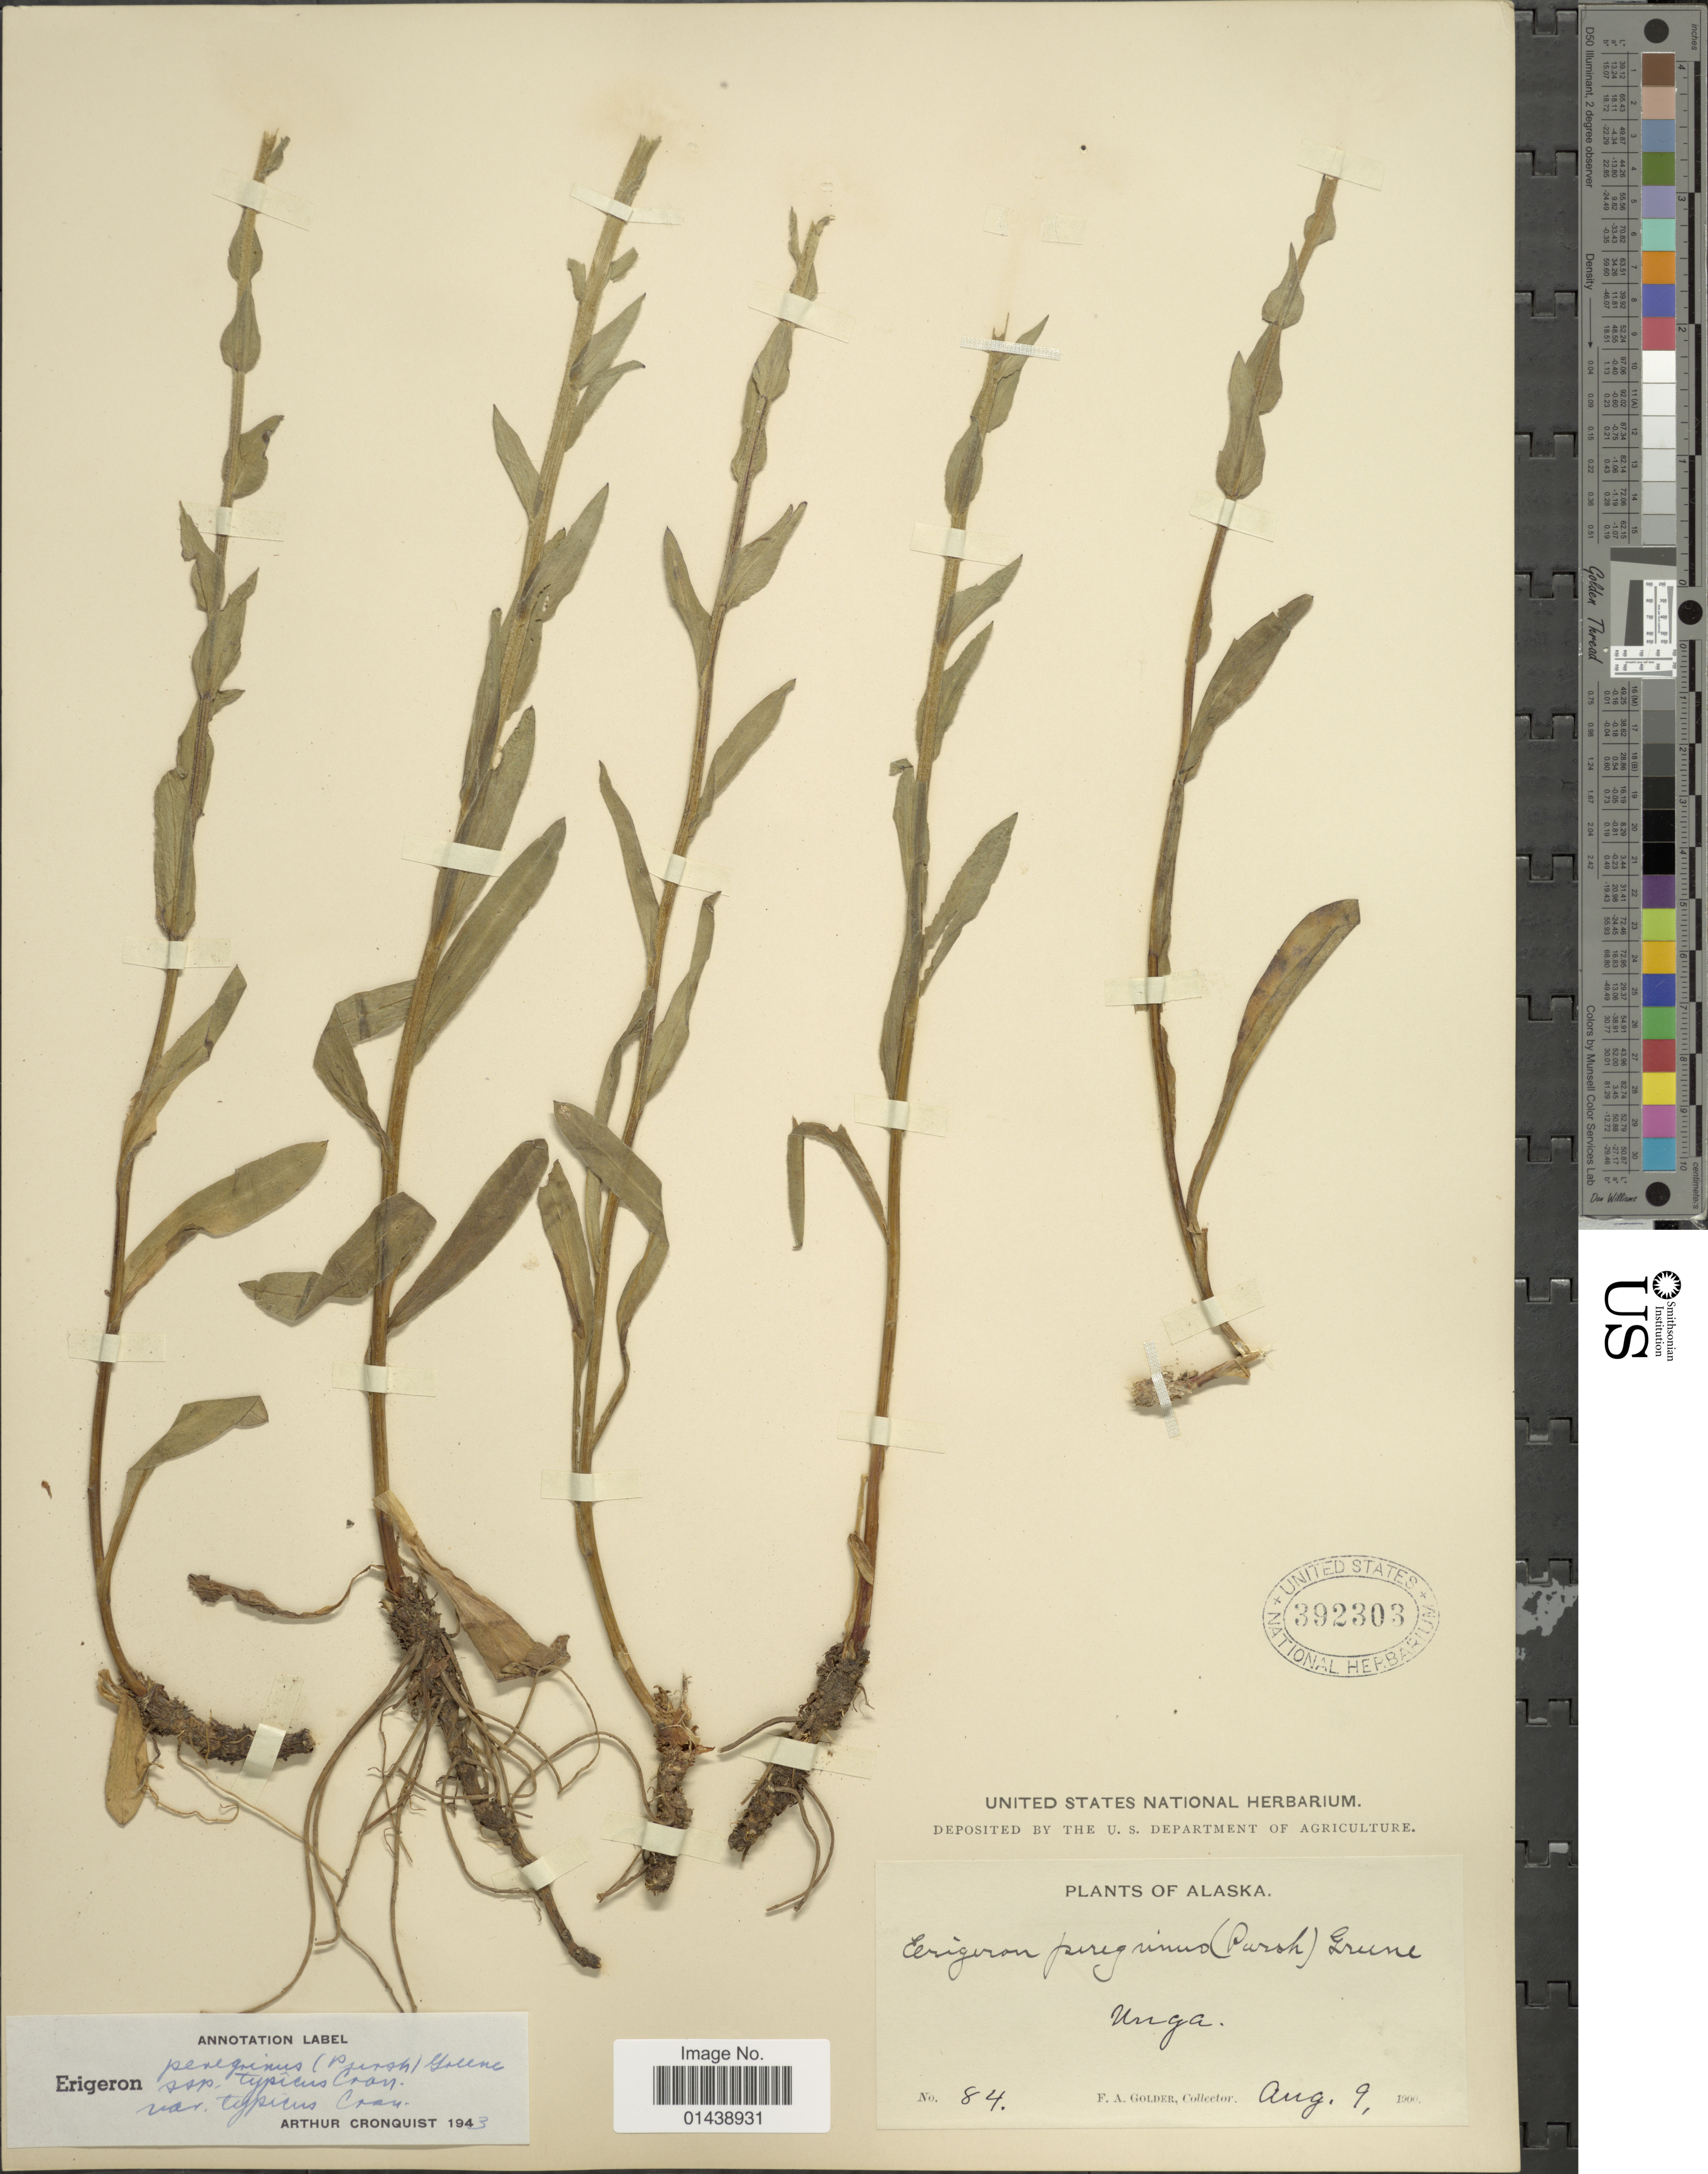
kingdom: Plantae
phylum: Tracheophyta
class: Magnoliopsida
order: Asterales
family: Asteraceae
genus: Erigeron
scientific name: Erigeron peregrinus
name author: (Banks ex Pursh) Greene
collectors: F. Golder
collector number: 84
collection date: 1900-08-09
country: United States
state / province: Alaska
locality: Unga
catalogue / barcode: US 392303